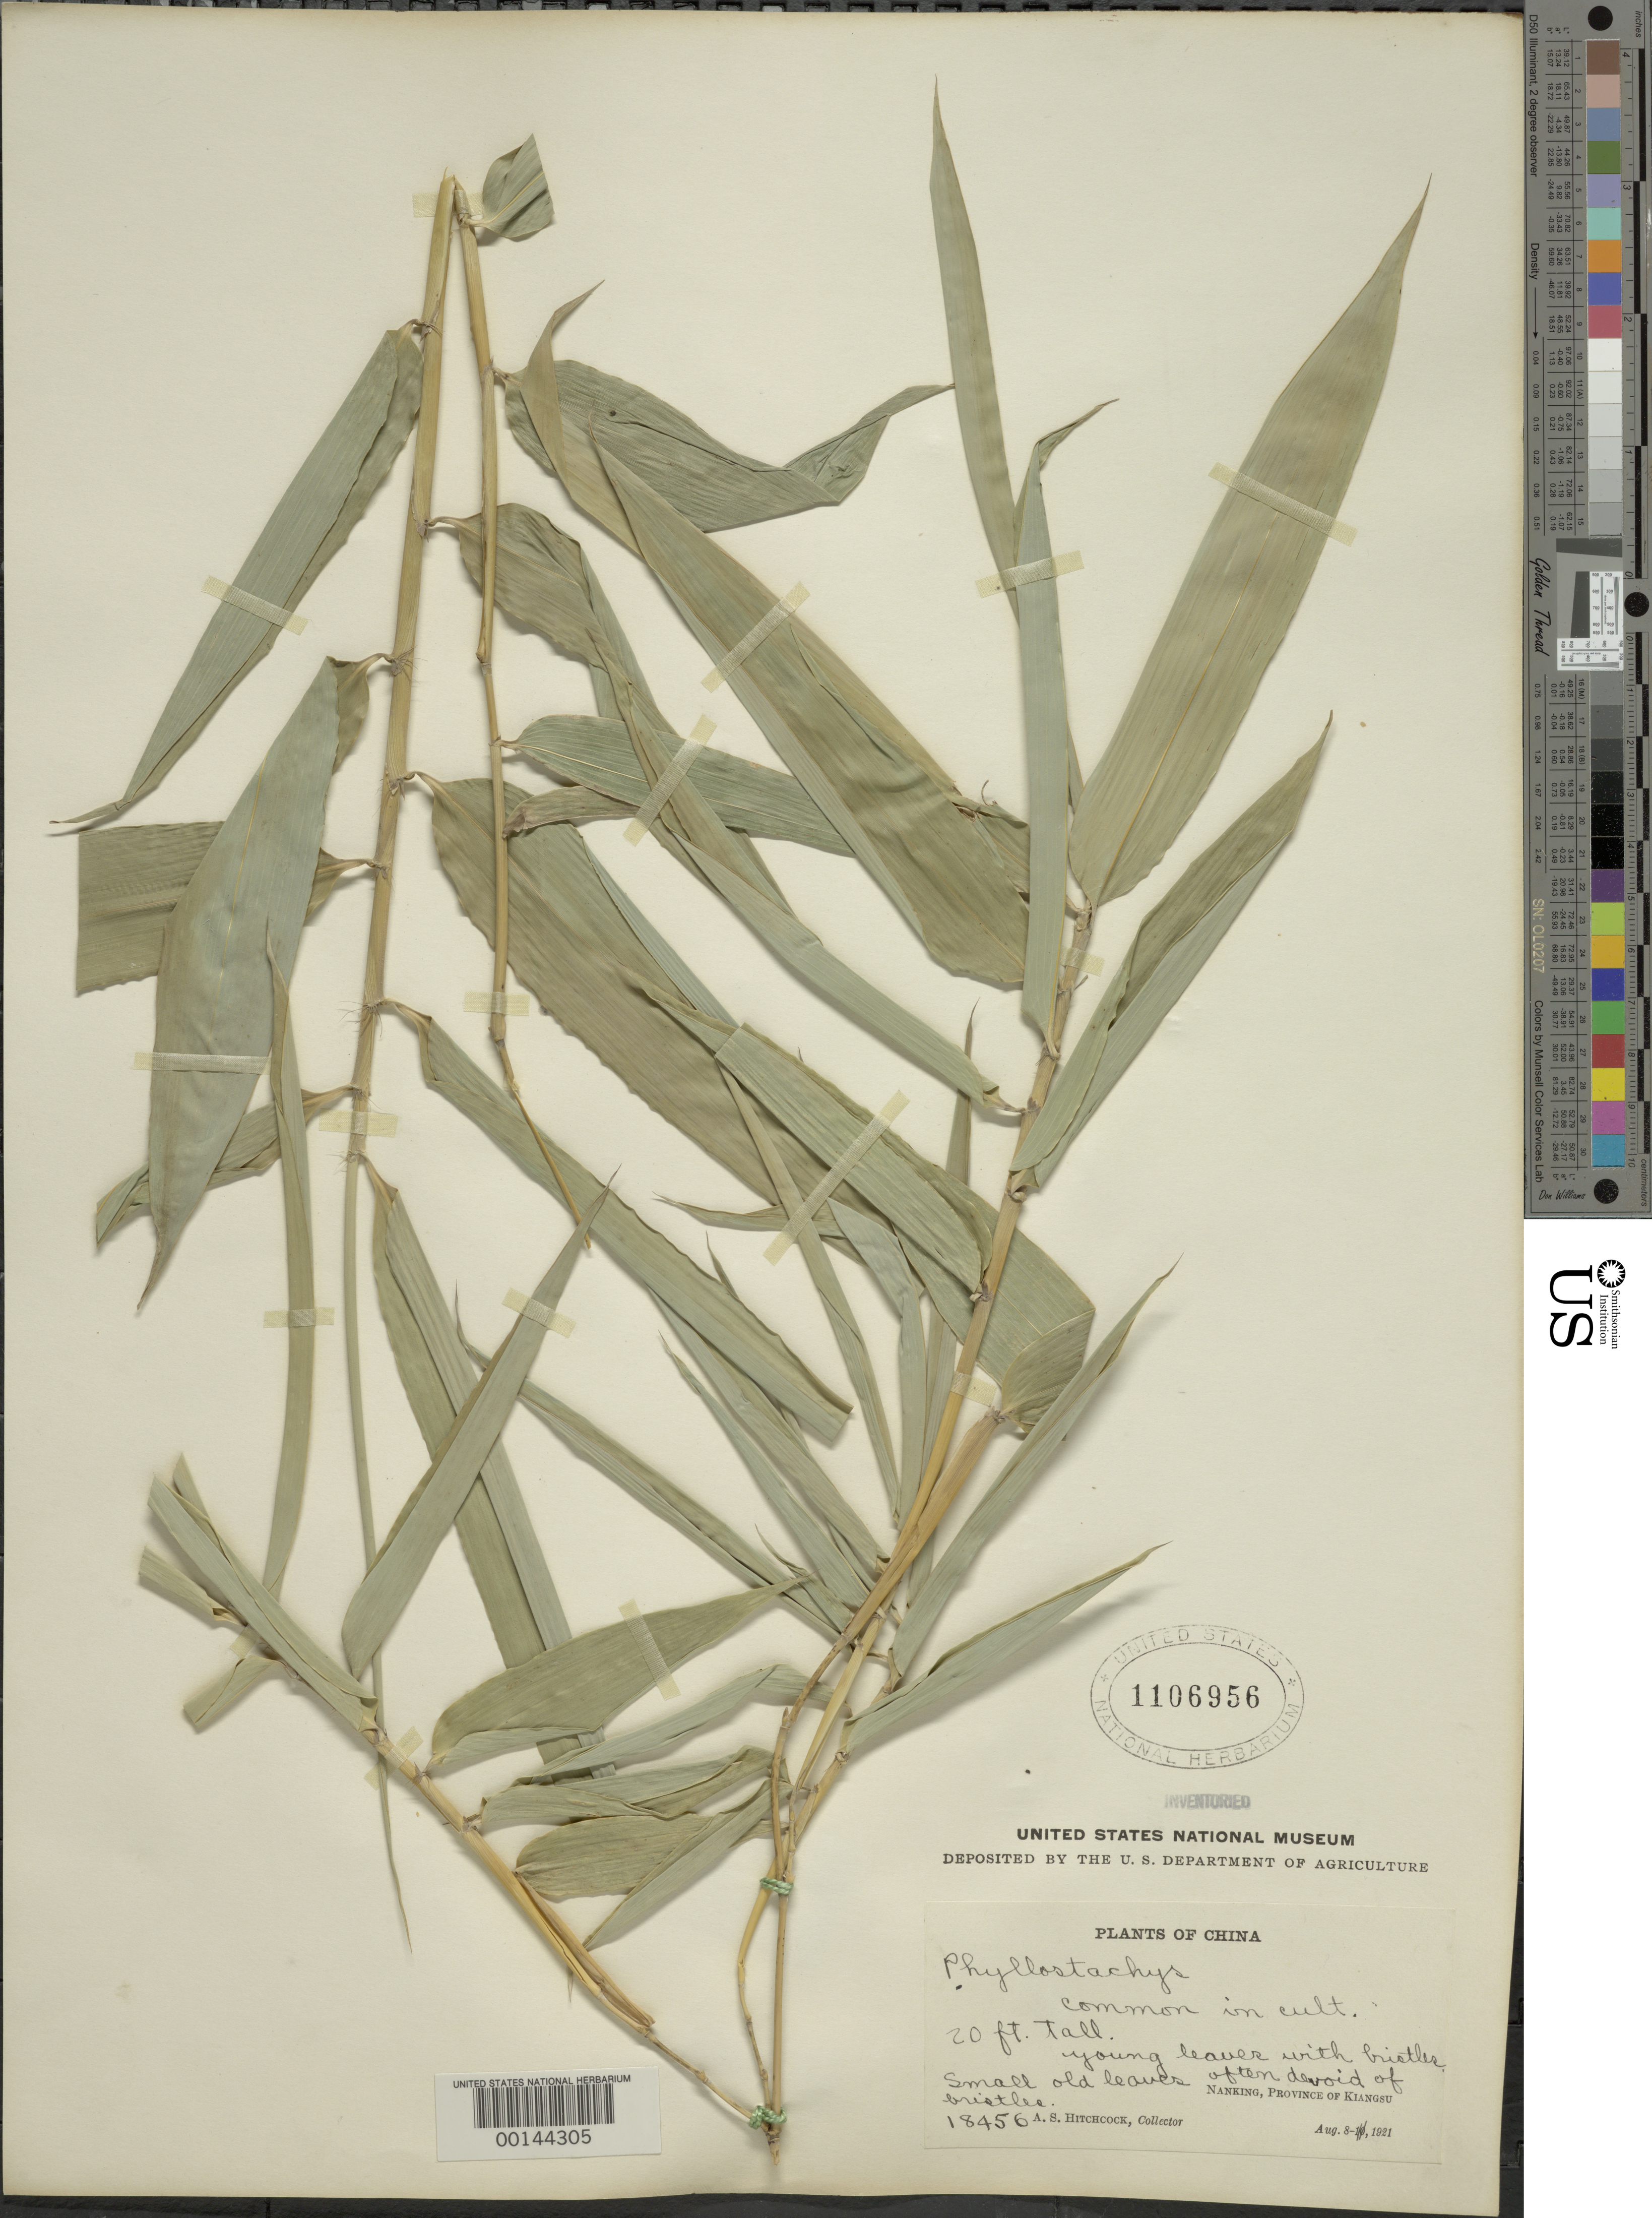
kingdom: Plantae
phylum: Tracheophyta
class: Liliopsida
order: Poales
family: Poaceae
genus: Phyllostachys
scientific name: Phyllostachys sp.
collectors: A. S. Hitchcock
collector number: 18456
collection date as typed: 08 Aug 1921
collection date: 1921-08-08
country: China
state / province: Jiangsu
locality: Nanking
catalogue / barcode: US 1106956